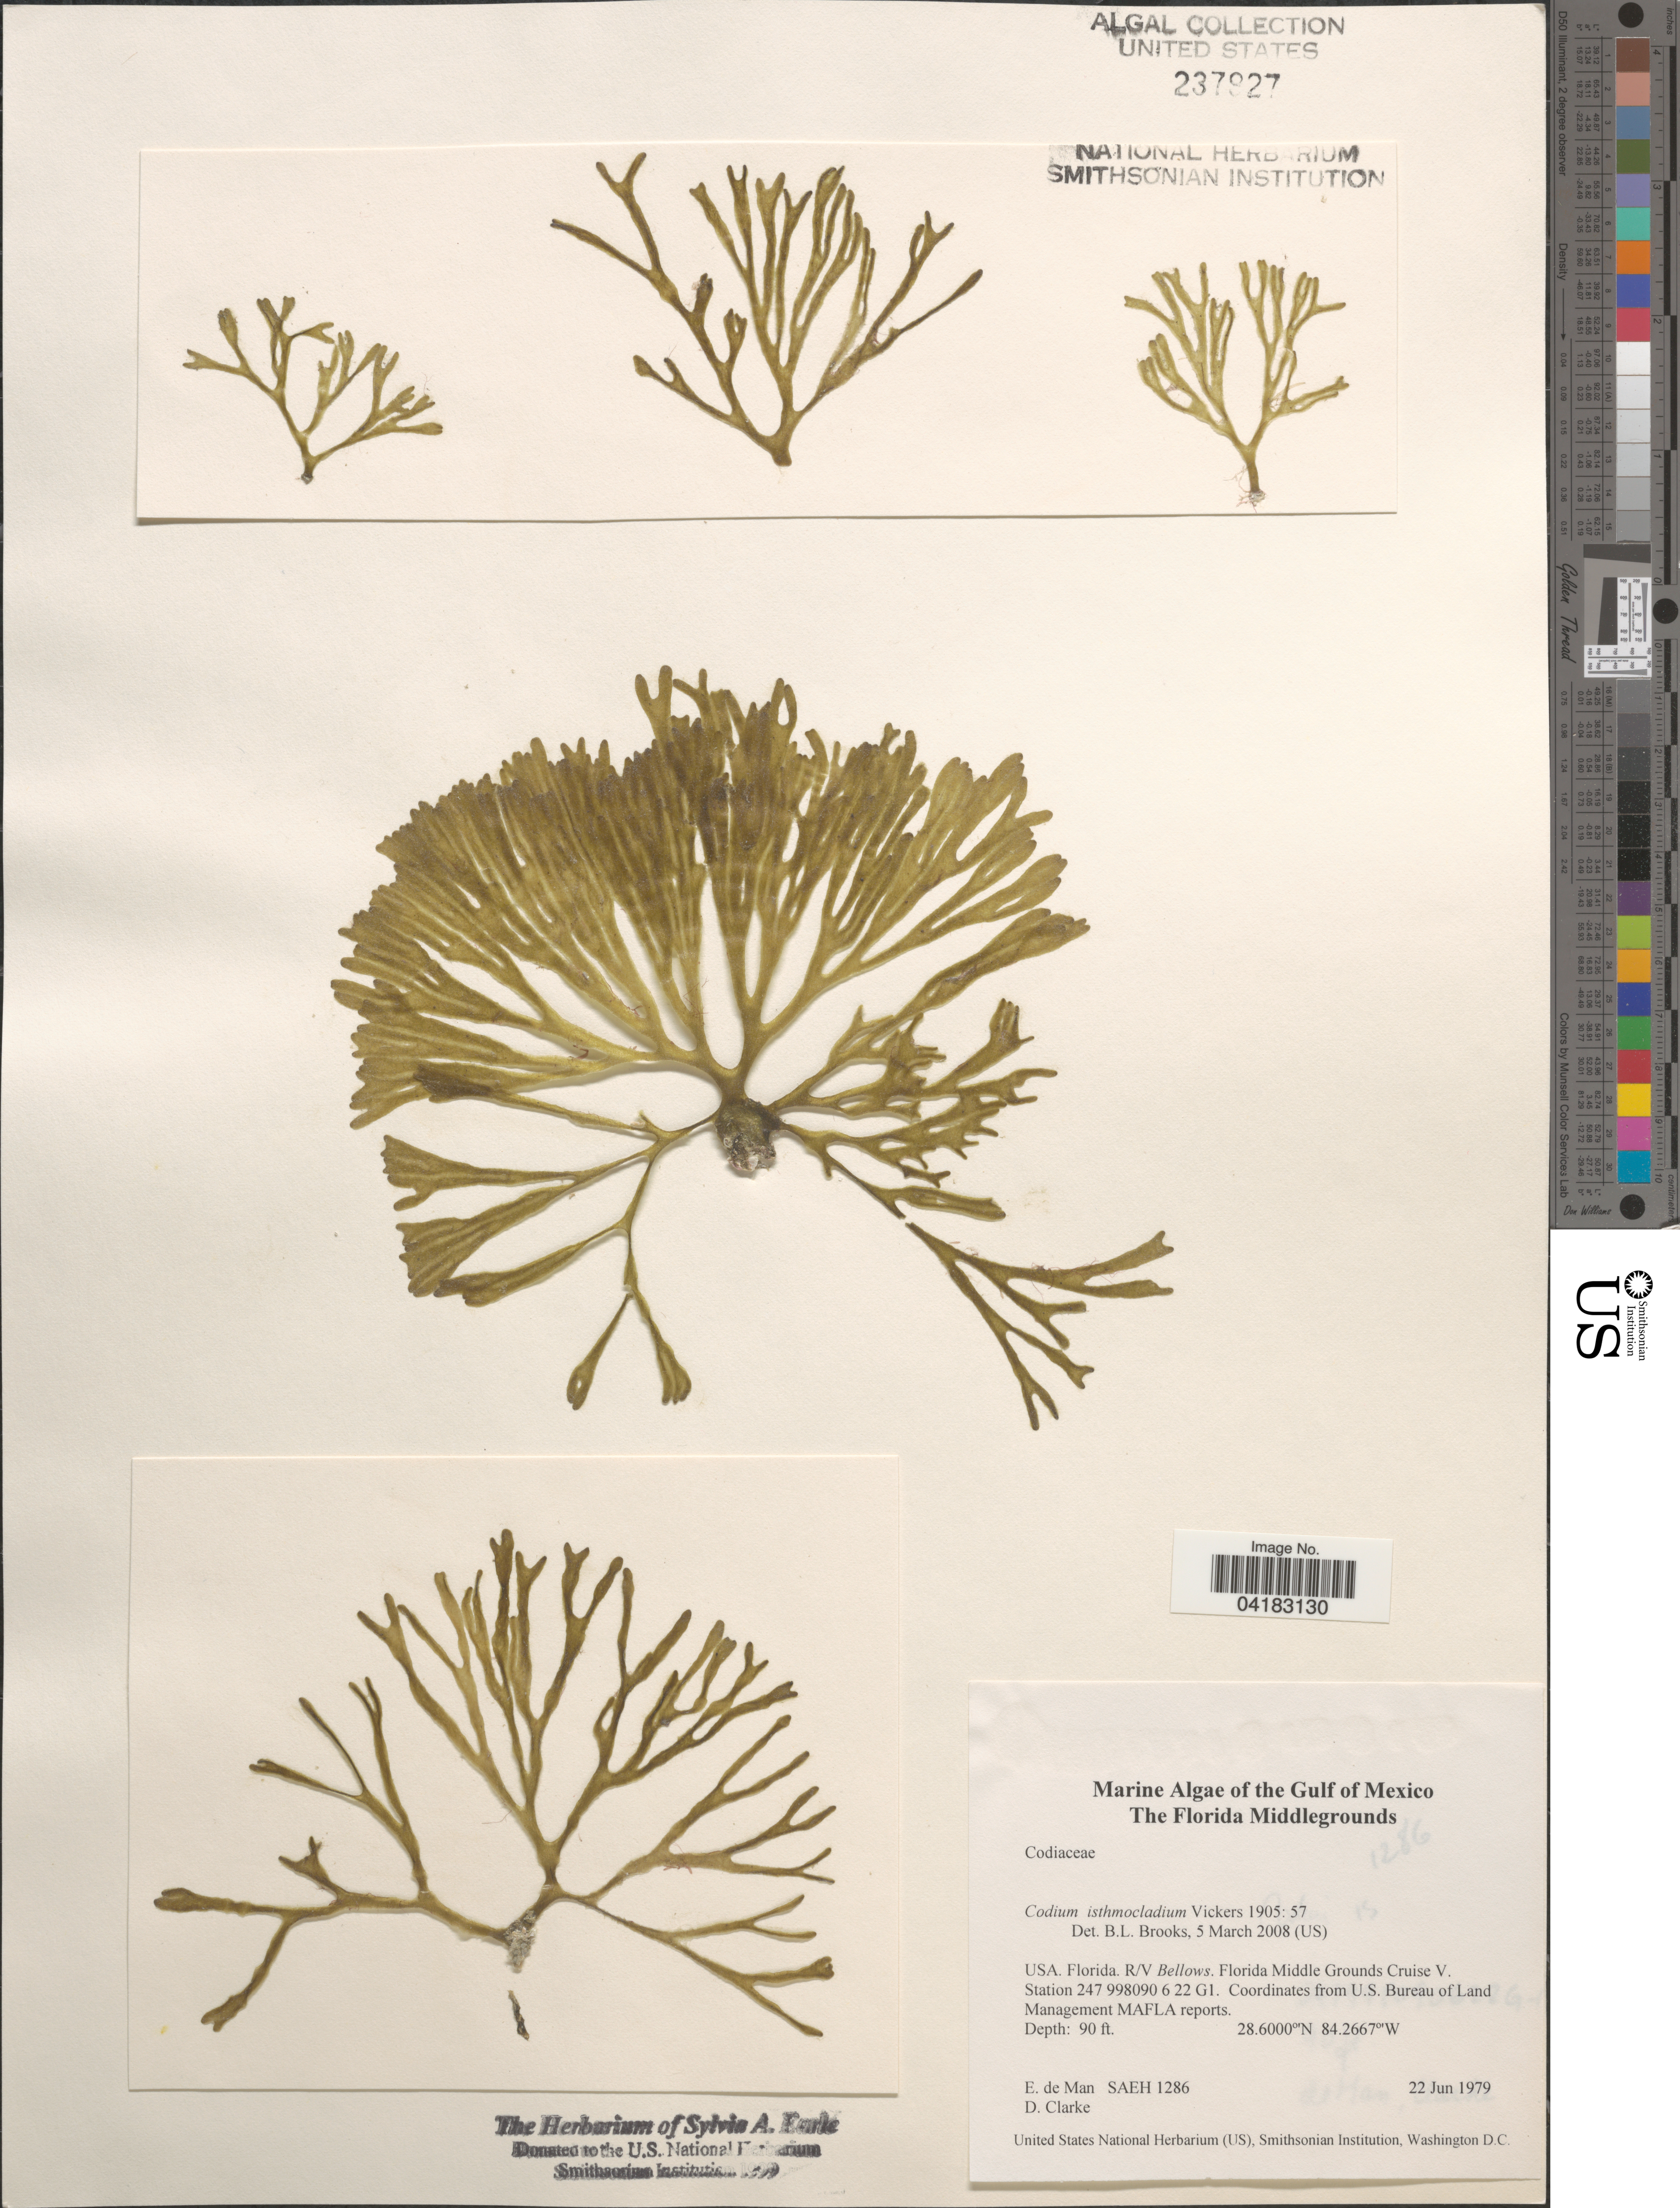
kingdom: Plantae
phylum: Chlorophyta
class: Ulvophyceae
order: Bryopsidales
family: Codiaceae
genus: Codium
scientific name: Codium isthmocladum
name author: Vickers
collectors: E. de Man & D. Clarke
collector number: SAEH1286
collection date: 1979-06-22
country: United States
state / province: Florida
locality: Gulf of Mexico. R/V Bellows. Florida Middle Grounds Cruise V. Station 247 998090 6 22 G1.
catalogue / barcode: US 237927